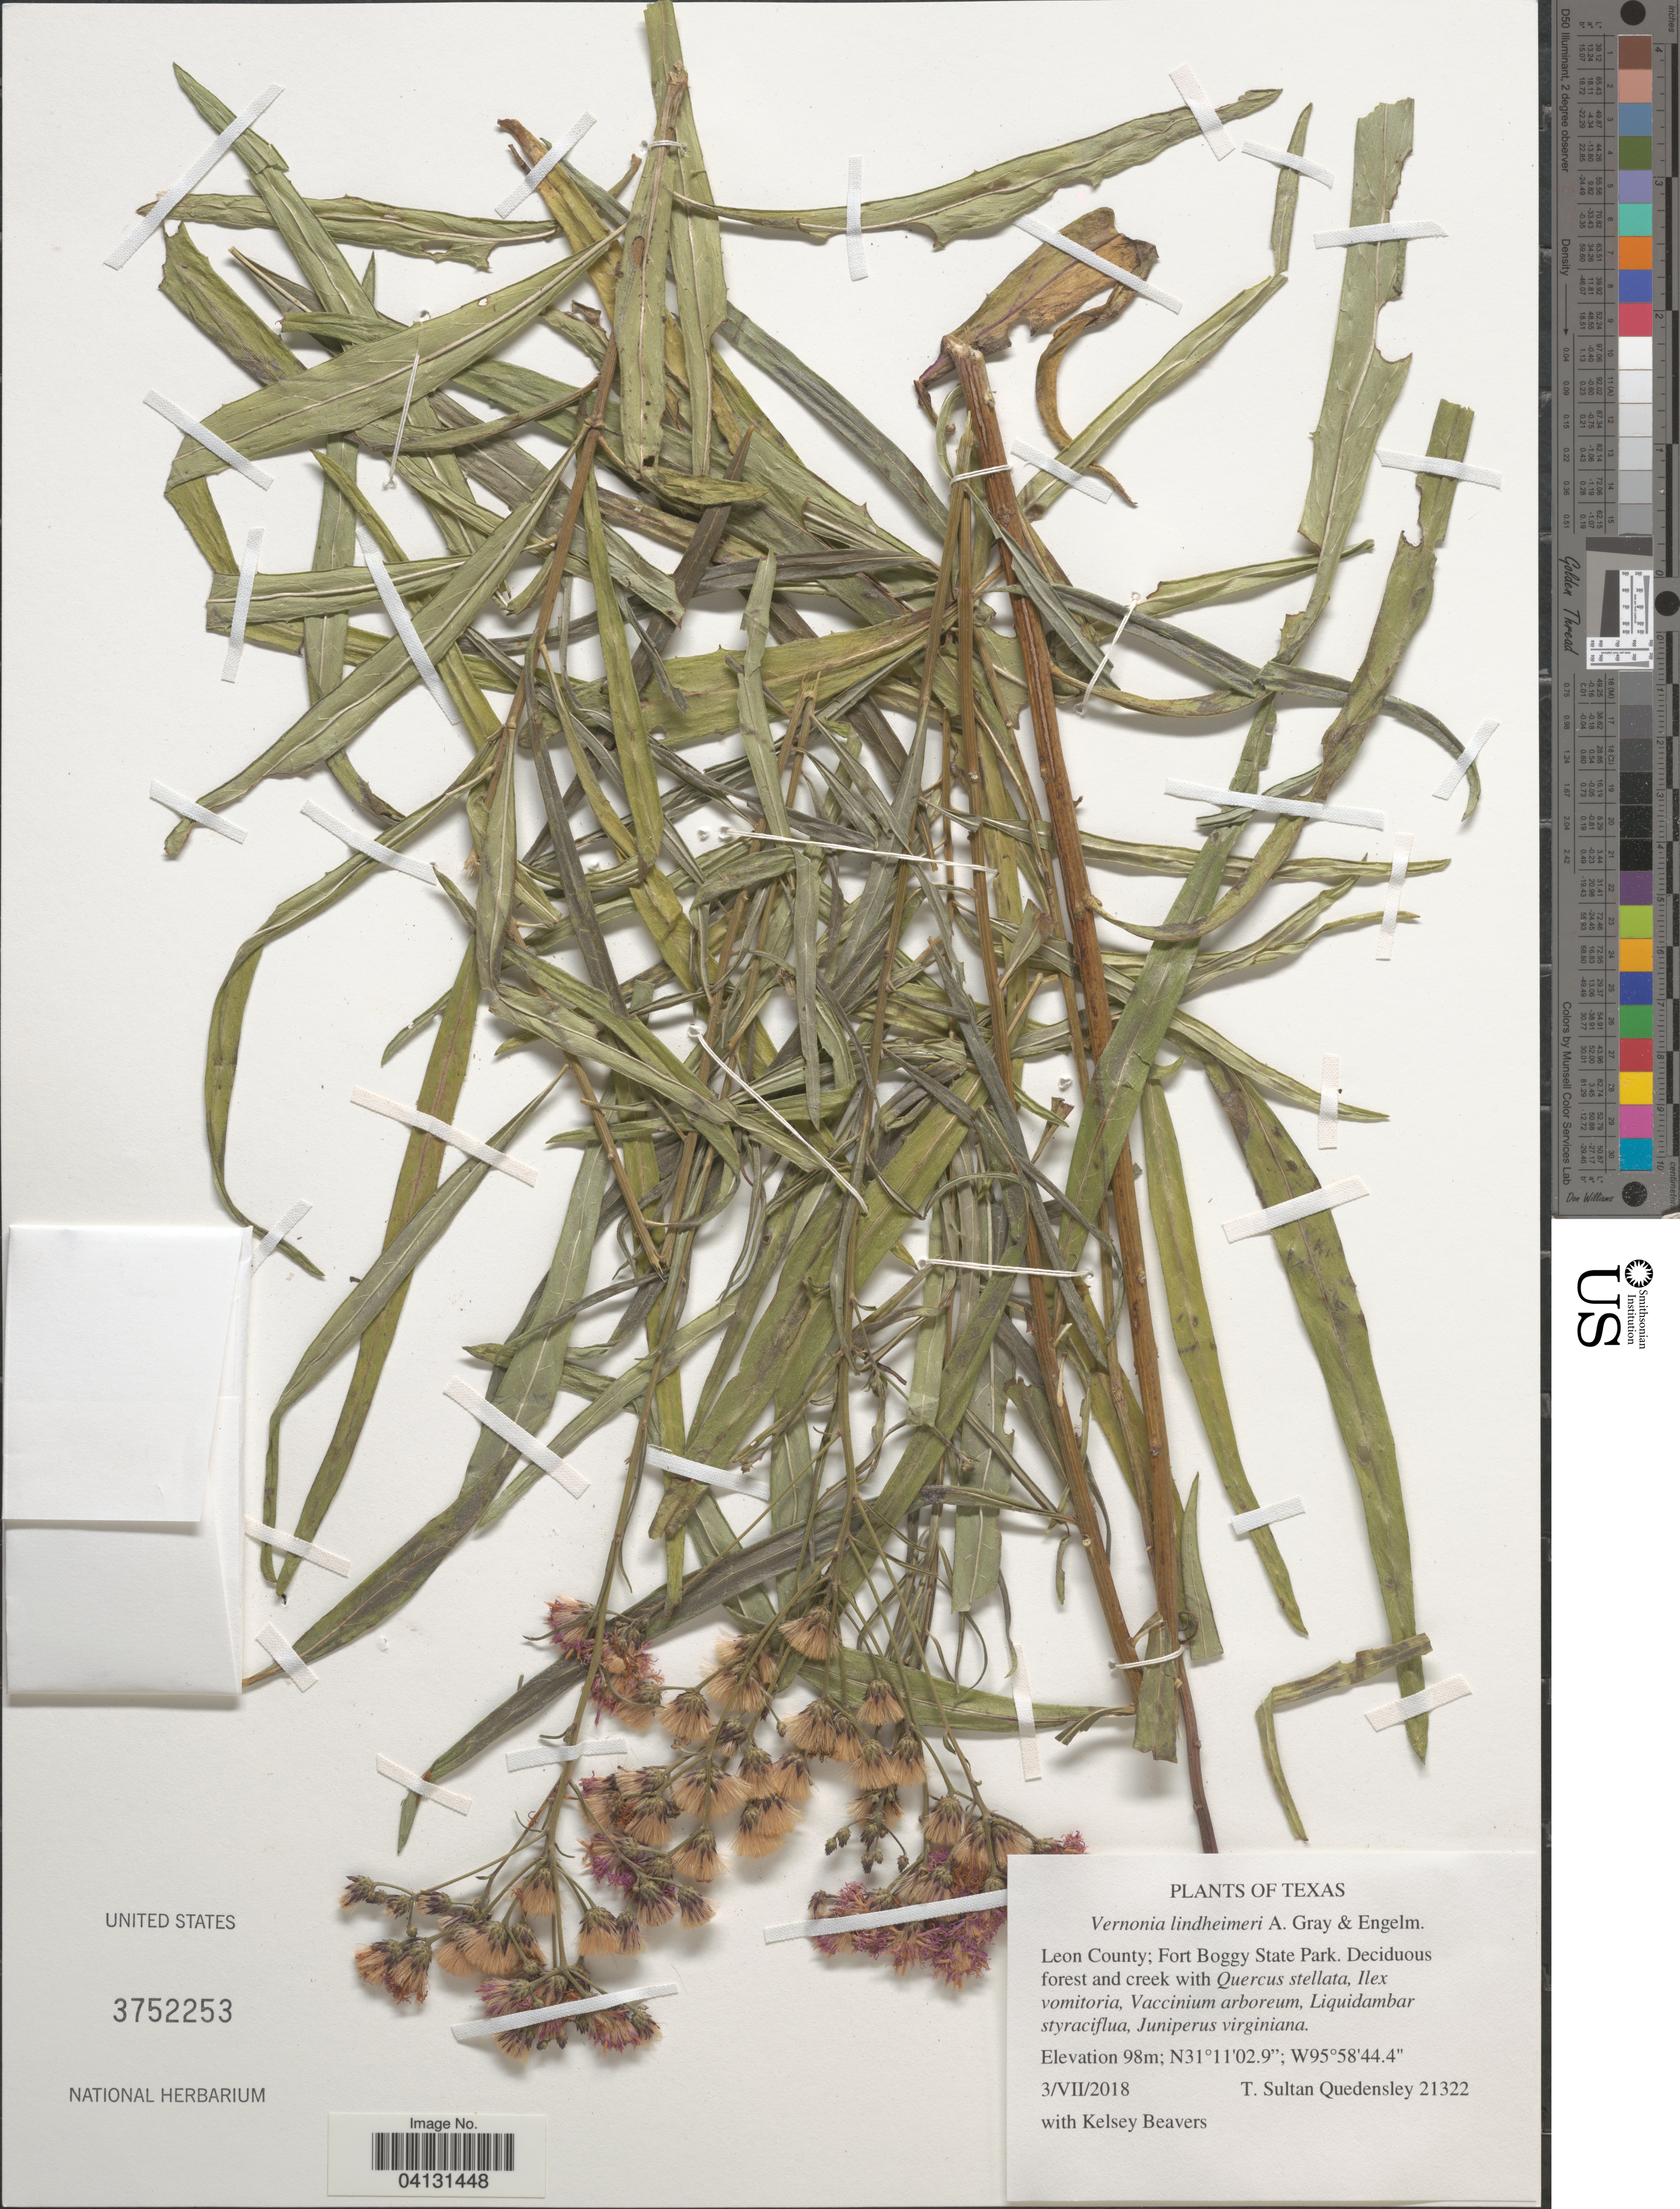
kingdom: Plantae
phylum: Tracheophyta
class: Magnoliopsida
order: Asterales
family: Asteraceae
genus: Vernonia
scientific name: Vernonia texana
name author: (A. Gray) Small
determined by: Renon, Polla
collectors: T. S. Quedensley & K. Beavers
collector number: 21322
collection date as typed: Transcribed d/m/y: 3/7/2018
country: United States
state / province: Texas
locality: Leon County; Fort Boggy State Park.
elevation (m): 98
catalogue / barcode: US 3752253